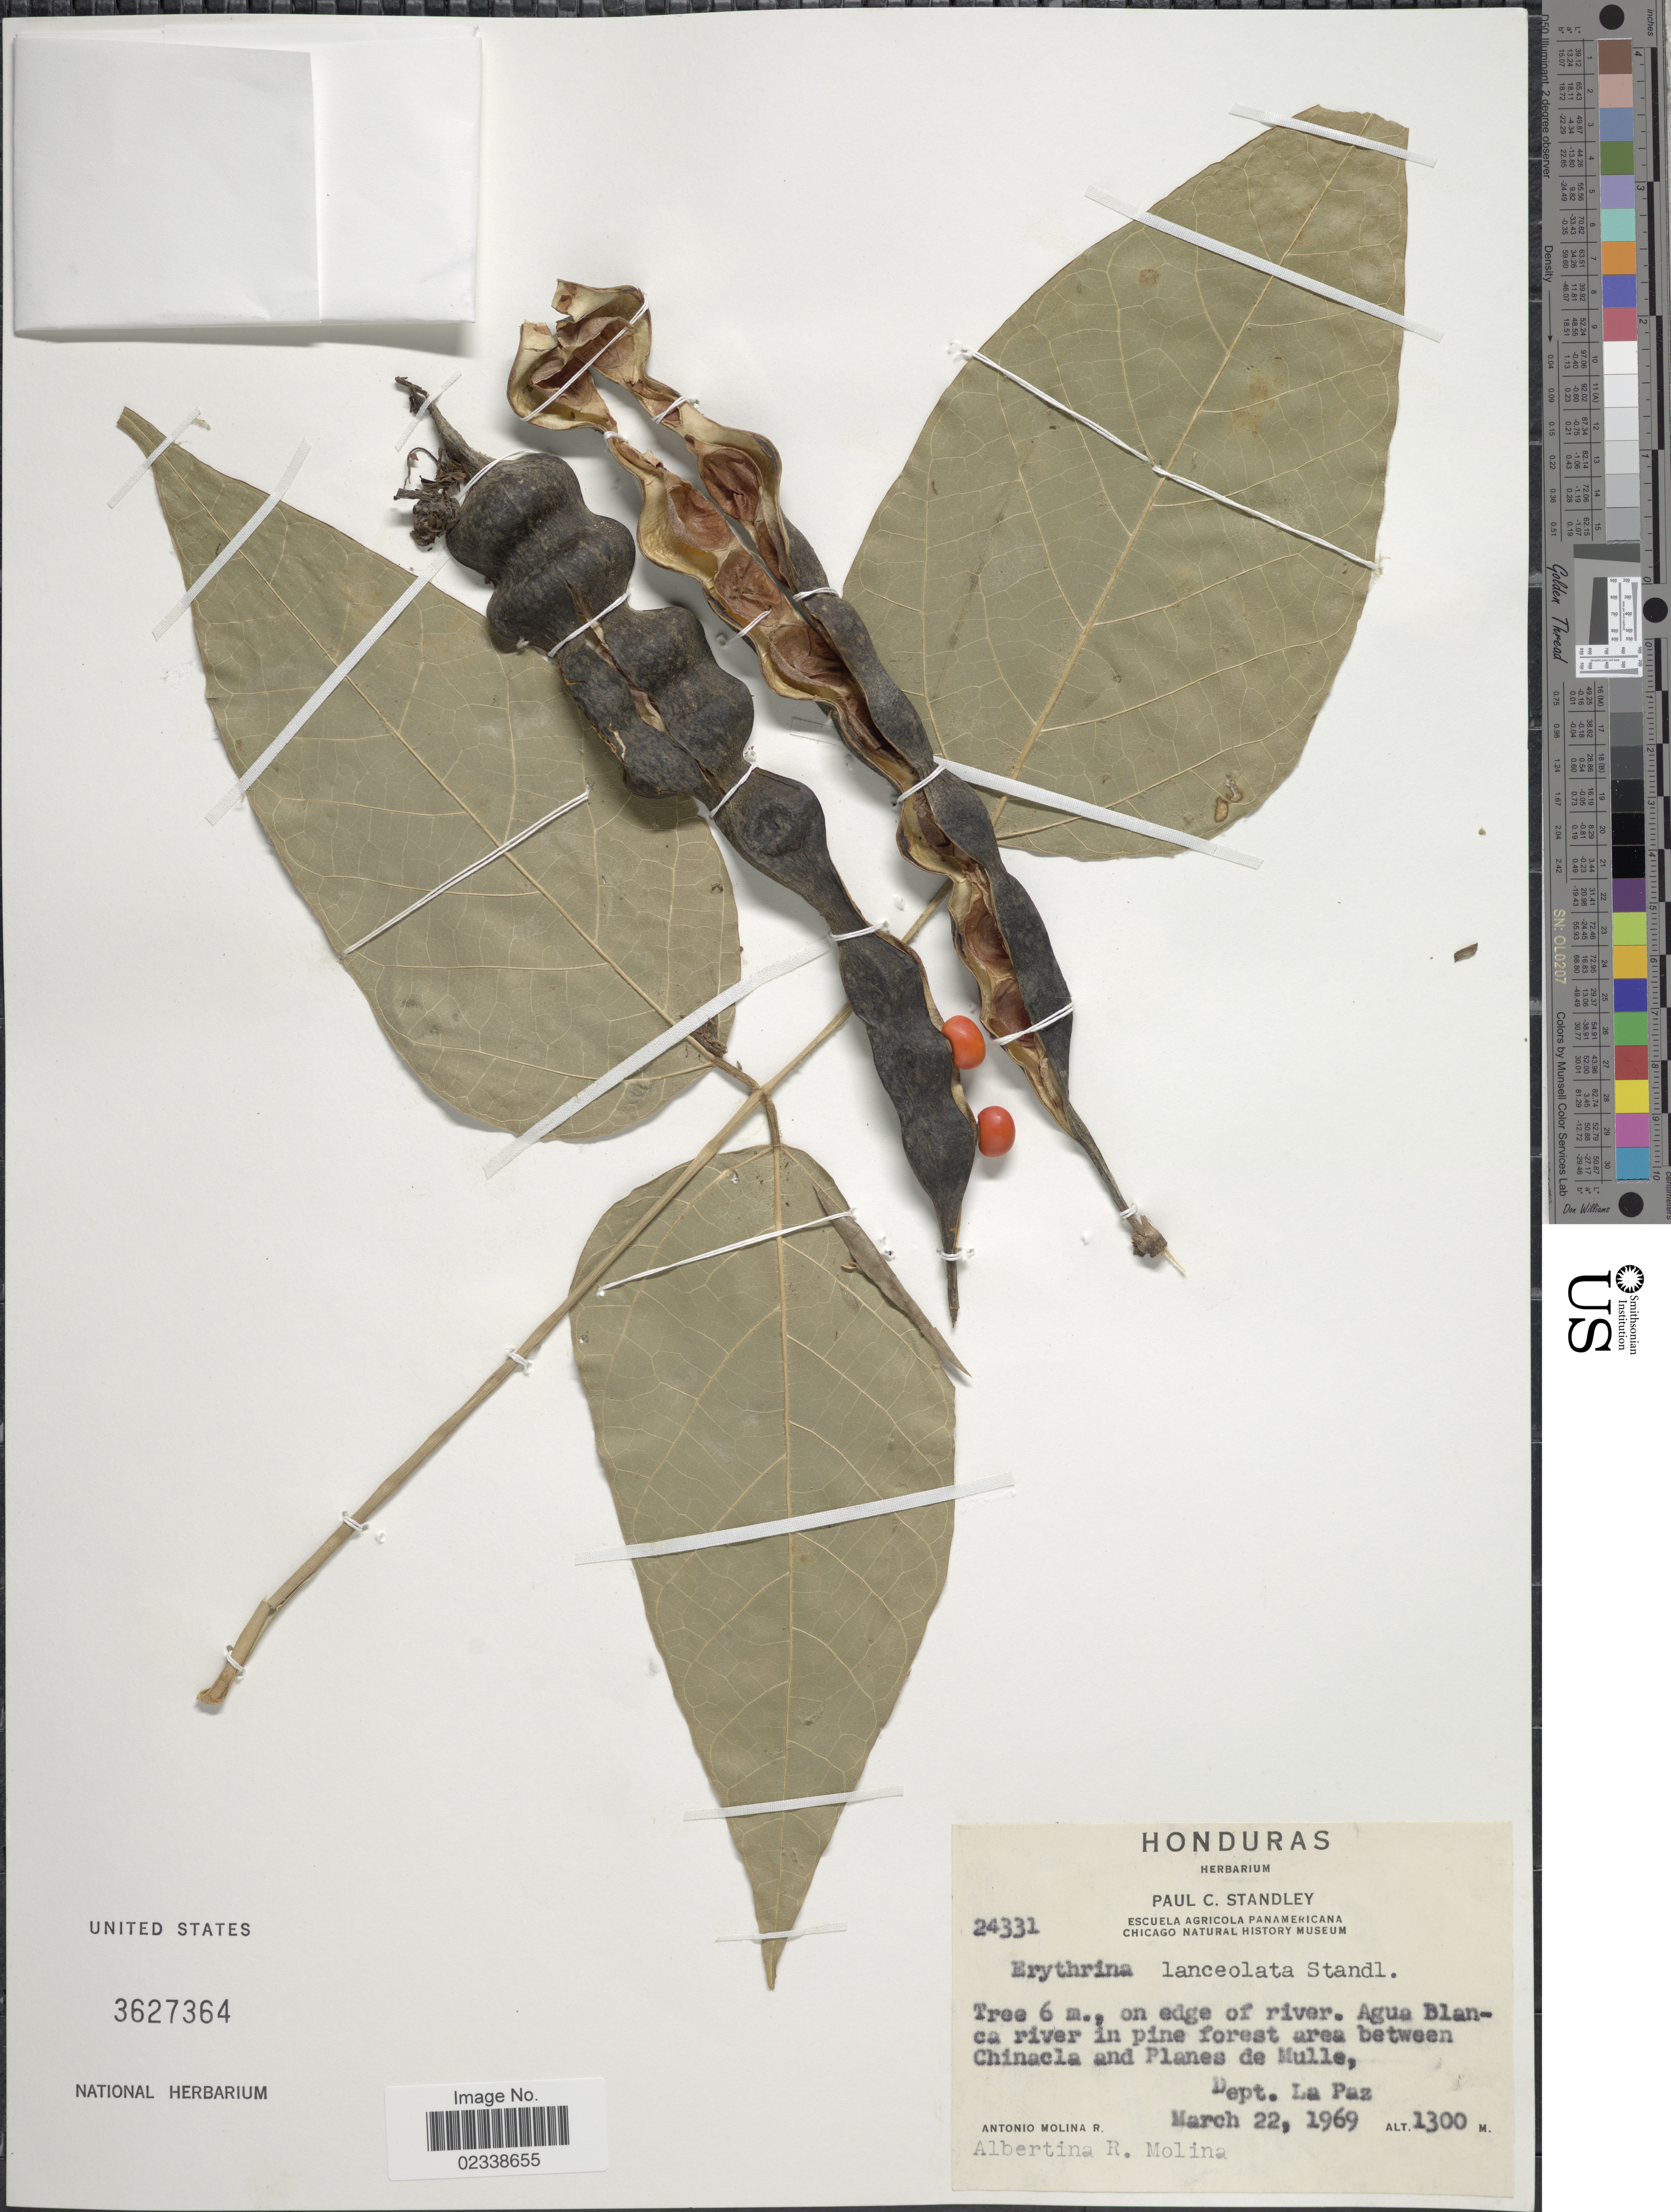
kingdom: Plantae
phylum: Tracheophyta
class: Magnoliopsida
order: Fabales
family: Fabaceae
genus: Erythrina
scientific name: Erythrina lanceolata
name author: Standl.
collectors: A. Molina R. & A. R. Molina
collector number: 24331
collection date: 1969-03-22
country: Honduras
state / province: La Paz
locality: Agua Blanca river in pine forest area between Chinacla and Planes de Mulle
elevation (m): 1300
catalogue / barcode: US 3627364